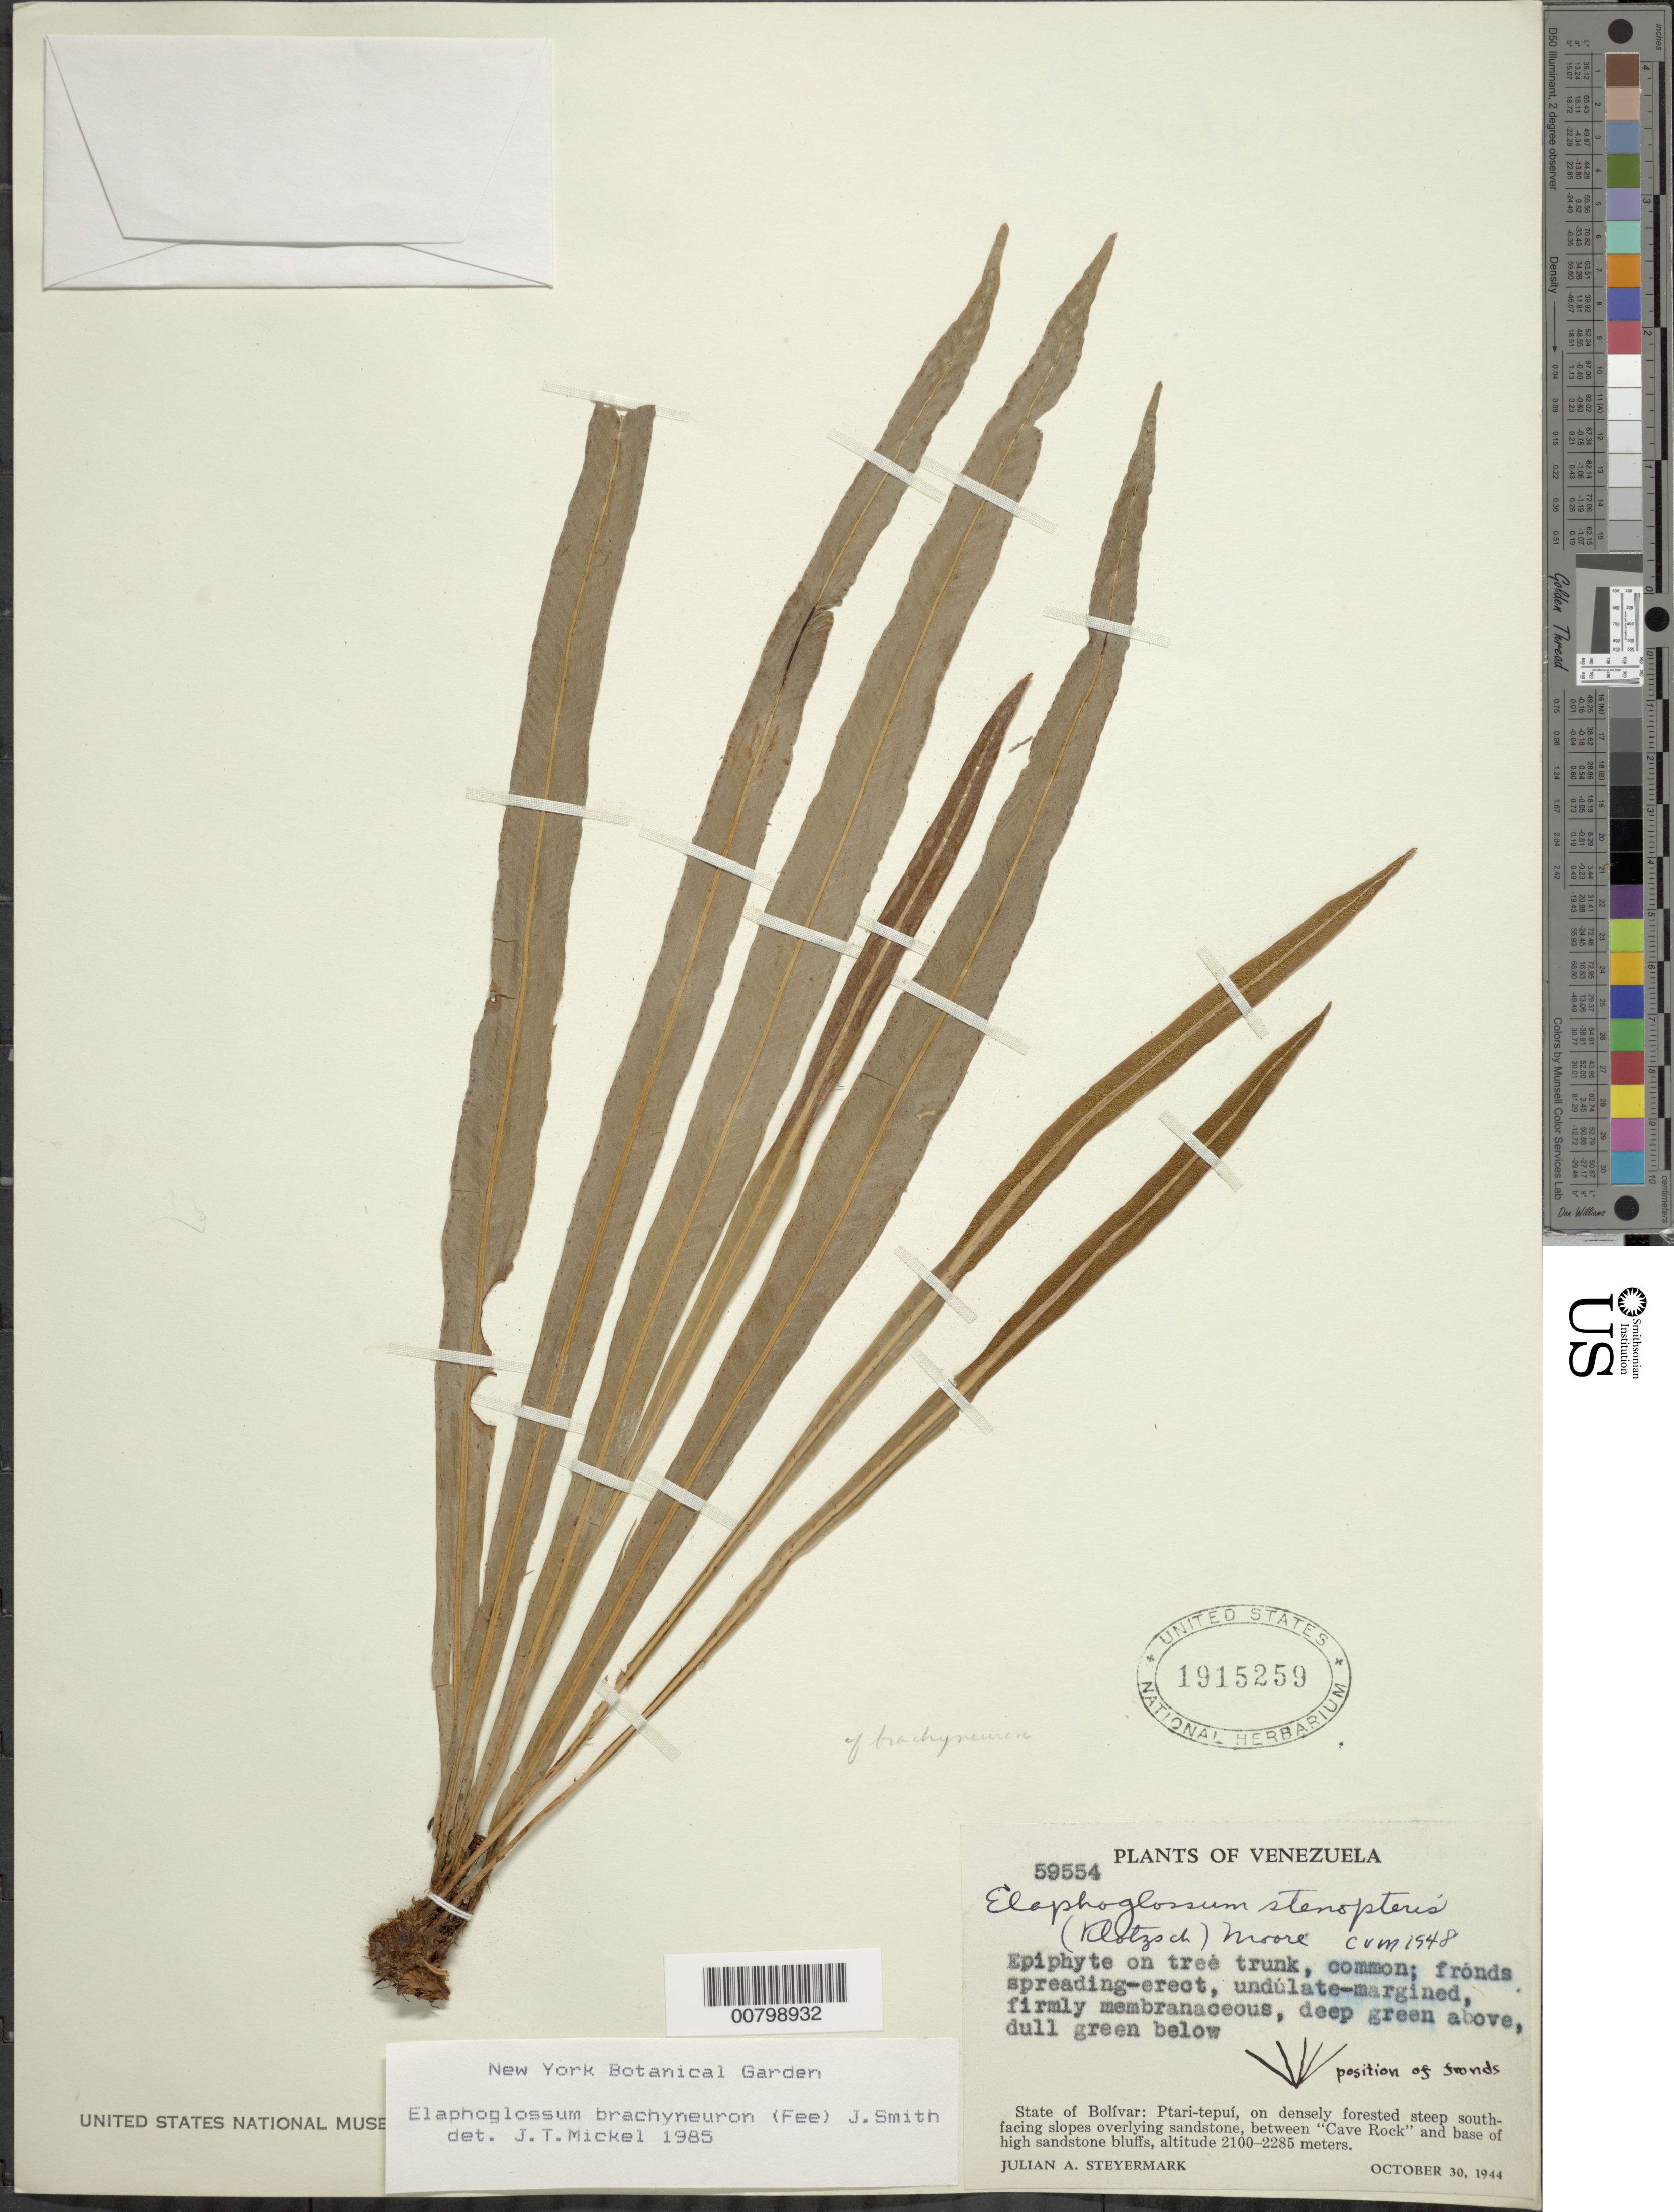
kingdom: Plantae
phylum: Tracheophyta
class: Polypodiopsida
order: Polypodiales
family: Dryopteridaceae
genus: Elaphoglossum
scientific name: Elaphoglossum brachyneuron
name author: (Fée) J. Sm.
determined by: Mickel, J. T., (NY), New York Botanical Garden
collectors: J. Steyermark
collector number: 59554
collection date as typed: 30-Oct-44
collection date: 1944-10-30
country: Venezuela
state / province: Bolívar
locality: Ptari-tepuí, between "Cave Rock" and base of high sandstone bluffs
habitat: Densely forested steep S-facing slopes overlying sandstone; on tree trunk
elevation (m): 2100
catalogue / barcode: US 1915259